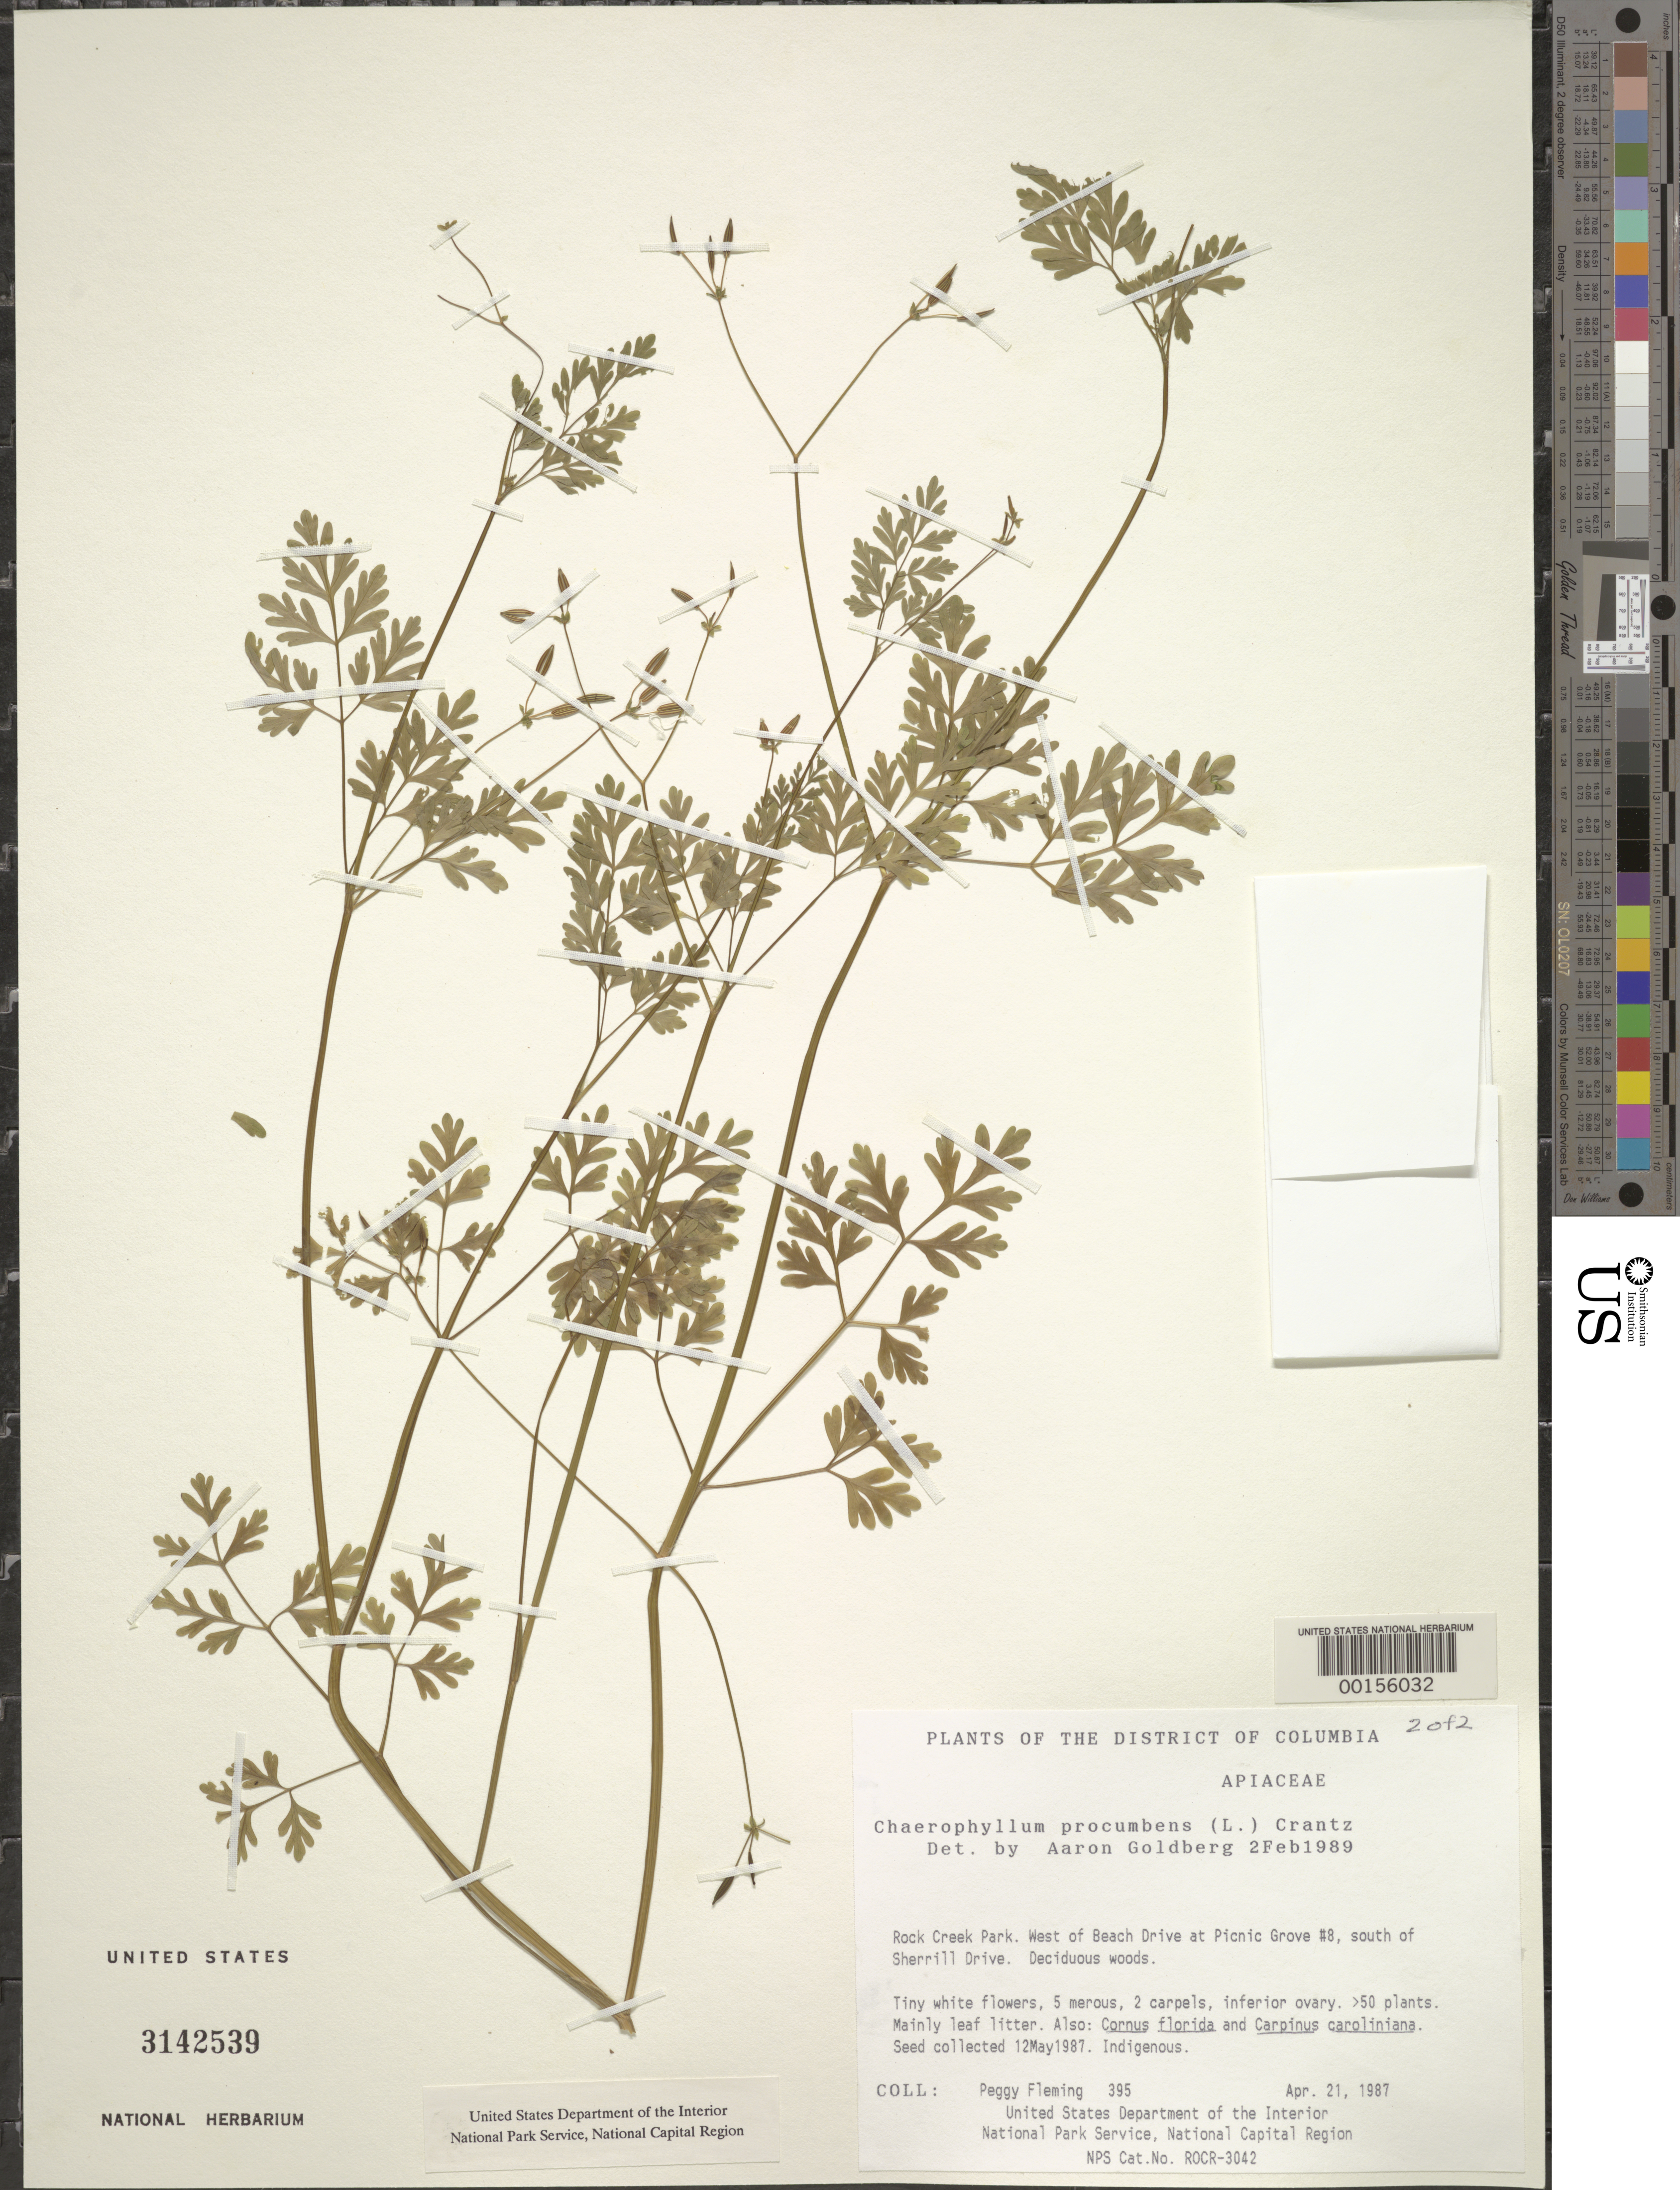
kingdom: Plantae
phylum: Tracheophyta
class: Magnoliopsida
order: Apiales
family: Apiaceae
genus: Chaerophyllum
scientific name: Chaerophyllum procumbens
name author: (L.) Crantz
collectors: P. Fleming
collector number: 395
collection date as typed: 21 Apr 1987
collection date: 1987-04-21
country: United States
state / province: District of Columbia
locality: Rock Creek Park, Beach Drive at Picnic Grove #8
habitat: Deciduous woods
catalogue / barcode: US 3142539